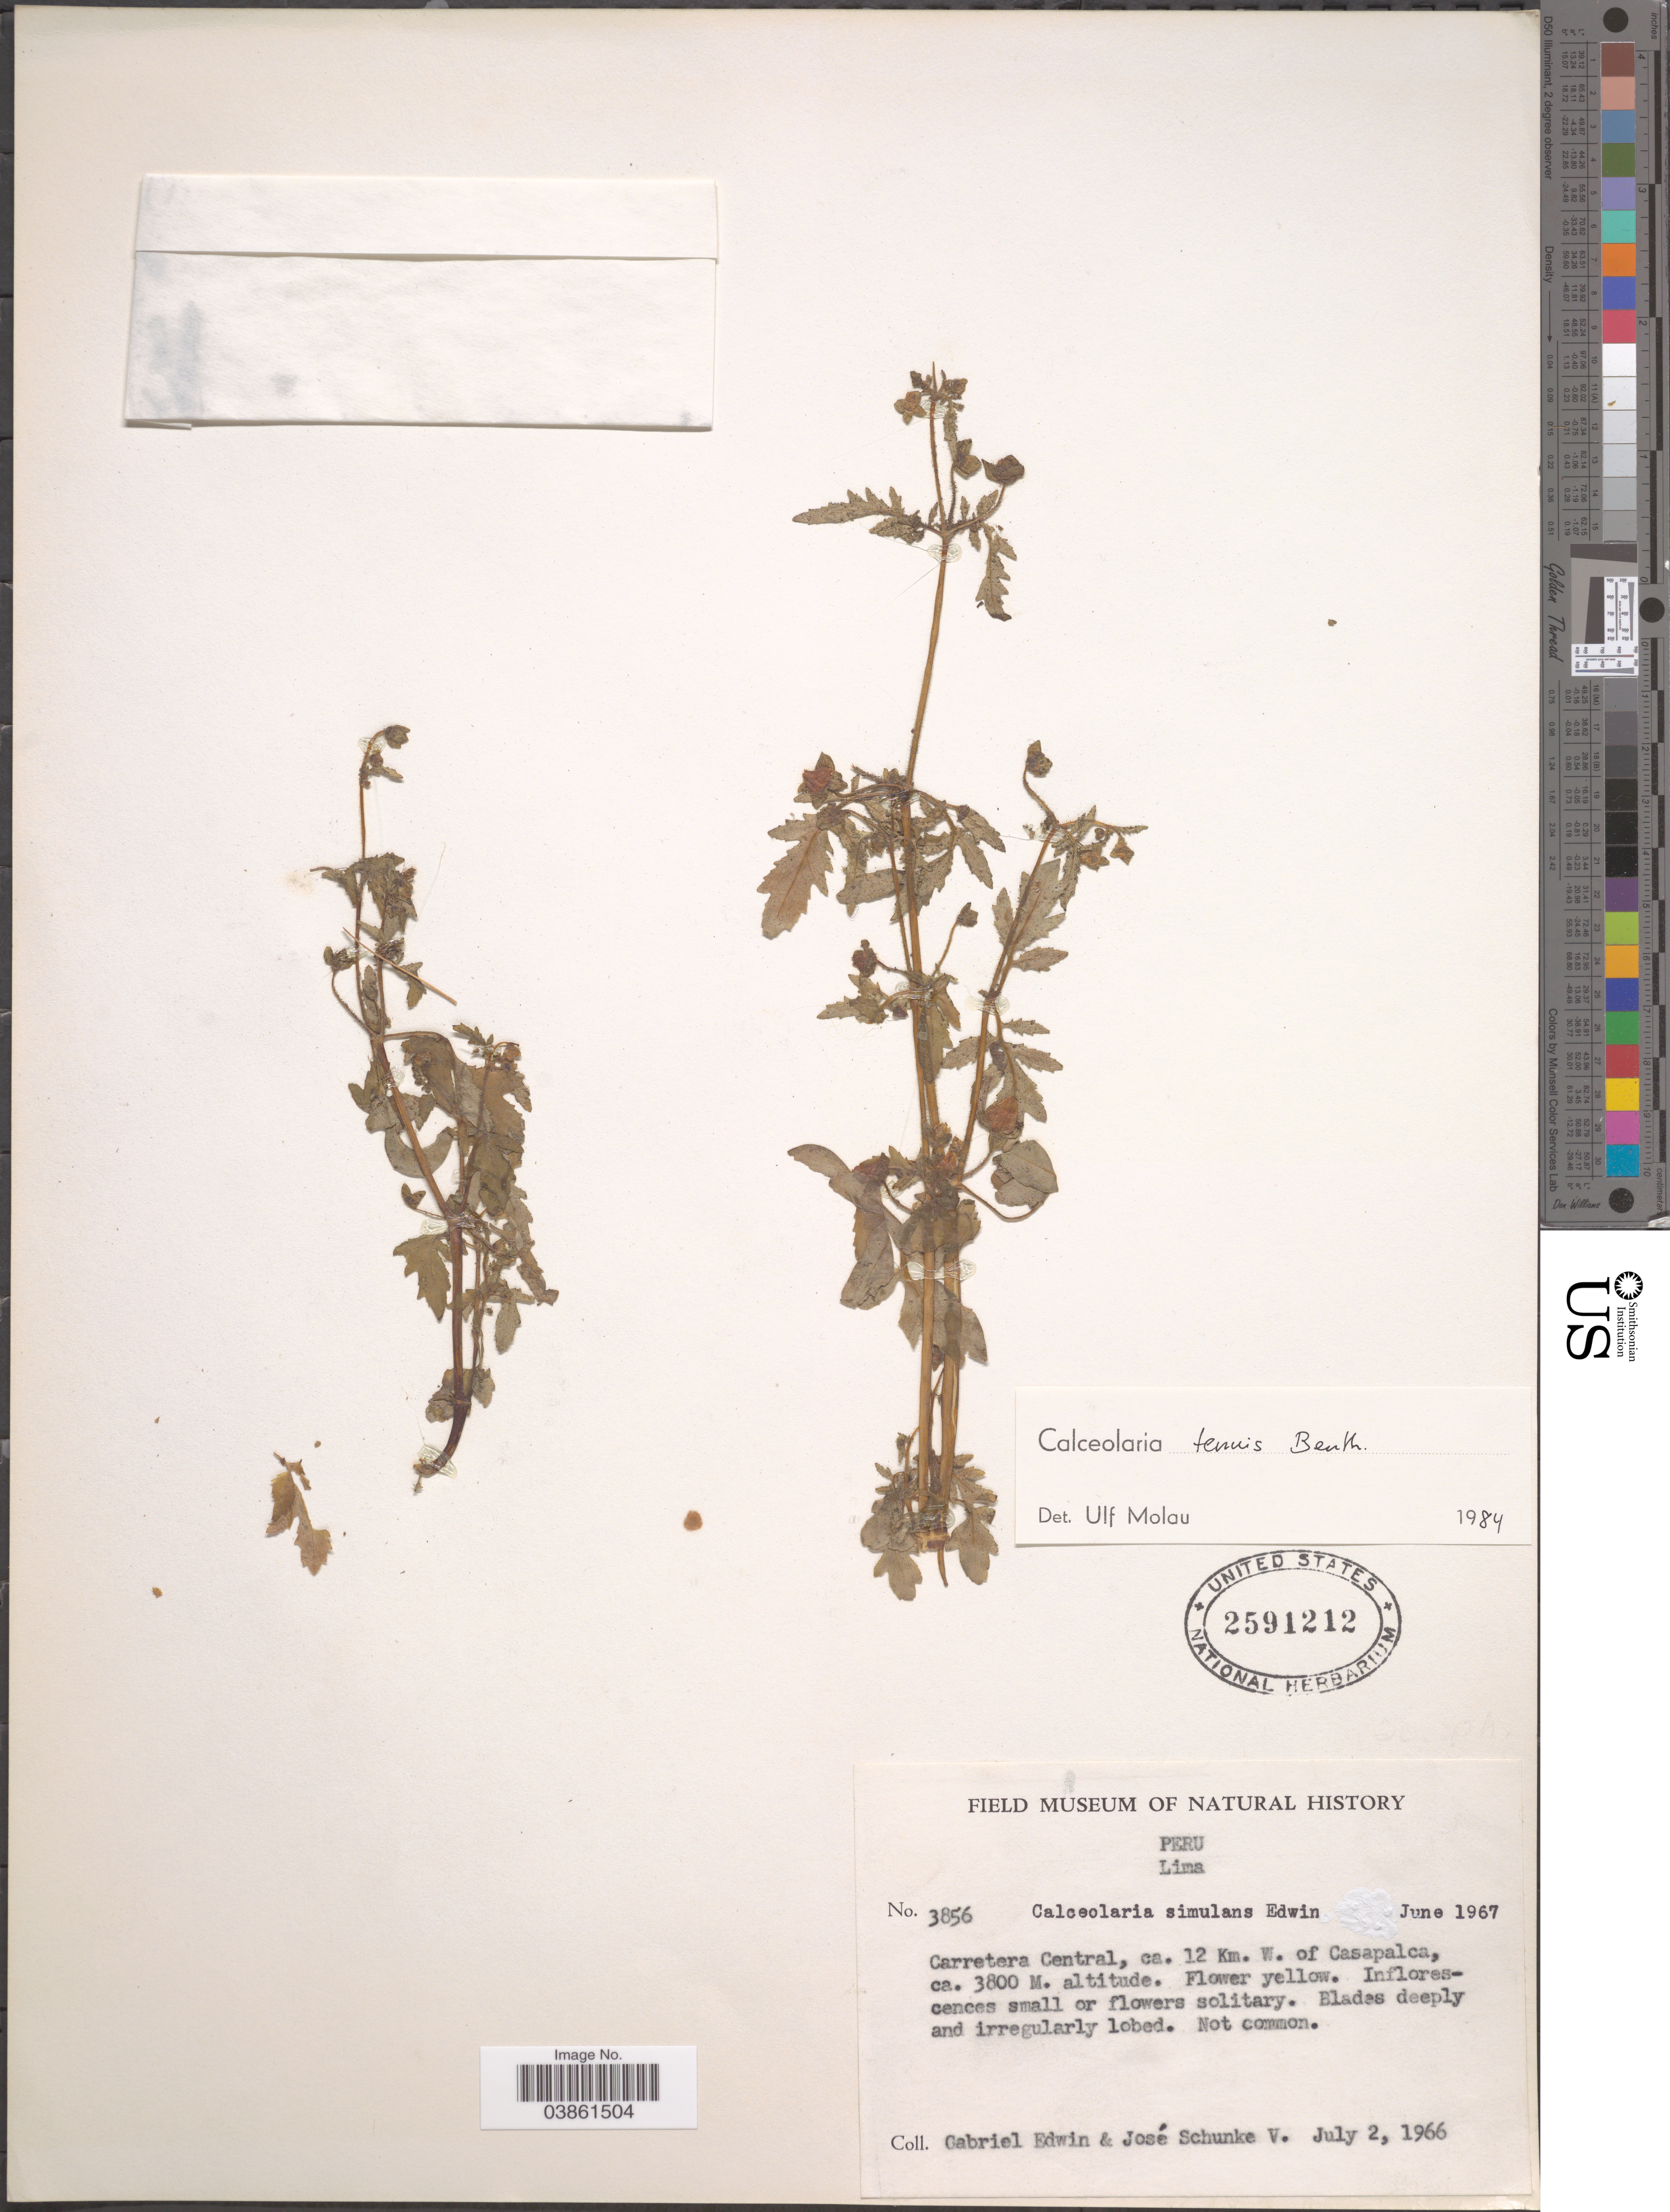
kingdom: Plantae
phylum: Tracheophyta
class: Magnoliopsida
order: Lamiales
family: Calceolariaceae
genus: Calceolaria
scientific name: Calceolaria tenuis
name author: Benth.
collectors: G. Edwin & J. Schunke Vigo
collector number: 3856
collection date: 1966-07-02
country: Peru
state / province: Lima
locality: Carretera Central, ca. 12 Km. W. of Casapalca.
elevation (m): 3800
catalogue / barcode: US 2591212